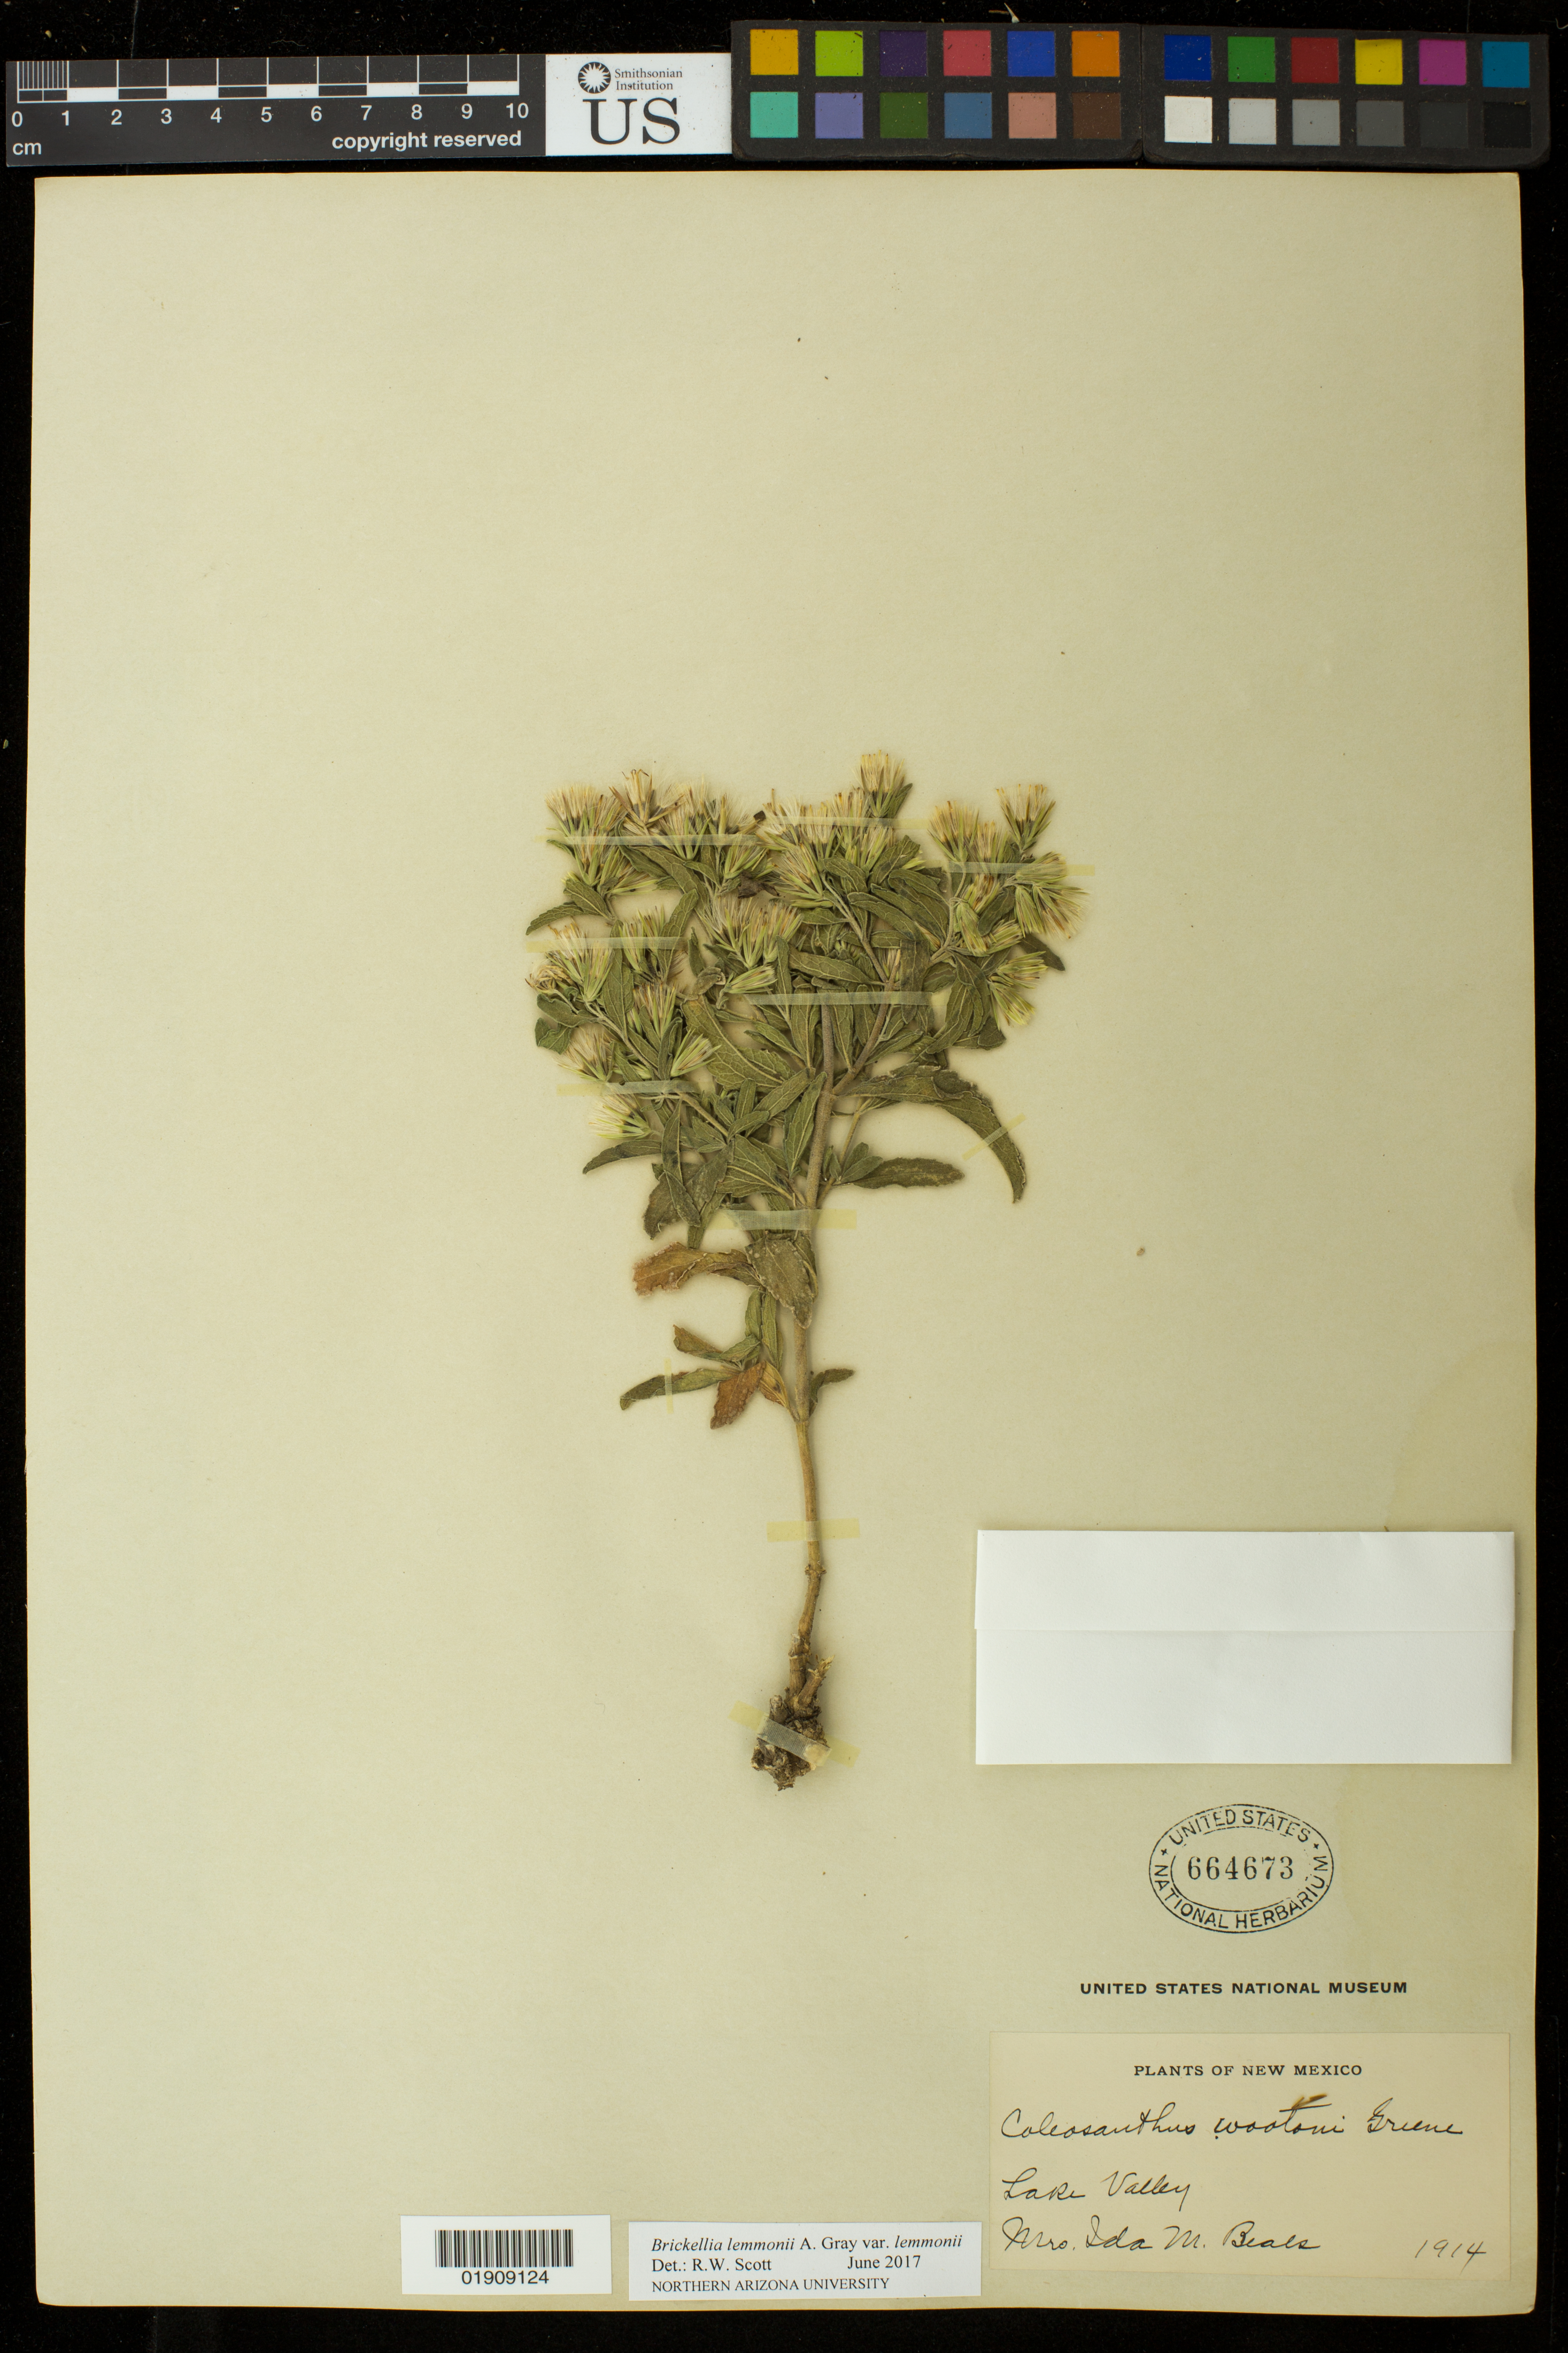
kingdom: Plantae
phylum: Tracheophyta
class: Magnoliopsida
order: Asterales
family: Asteraceae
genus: Brickellia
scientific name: Brickellia lemmonii var. lemmonii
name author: A. Gray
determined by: Scott, Randall W., (ASC), Northern Arizona University (UNITED STATES)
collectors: I. M. Beals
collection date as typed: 1914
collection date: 1914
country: United States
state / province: New Mexico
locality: Lake Valley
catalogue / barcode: US 664673